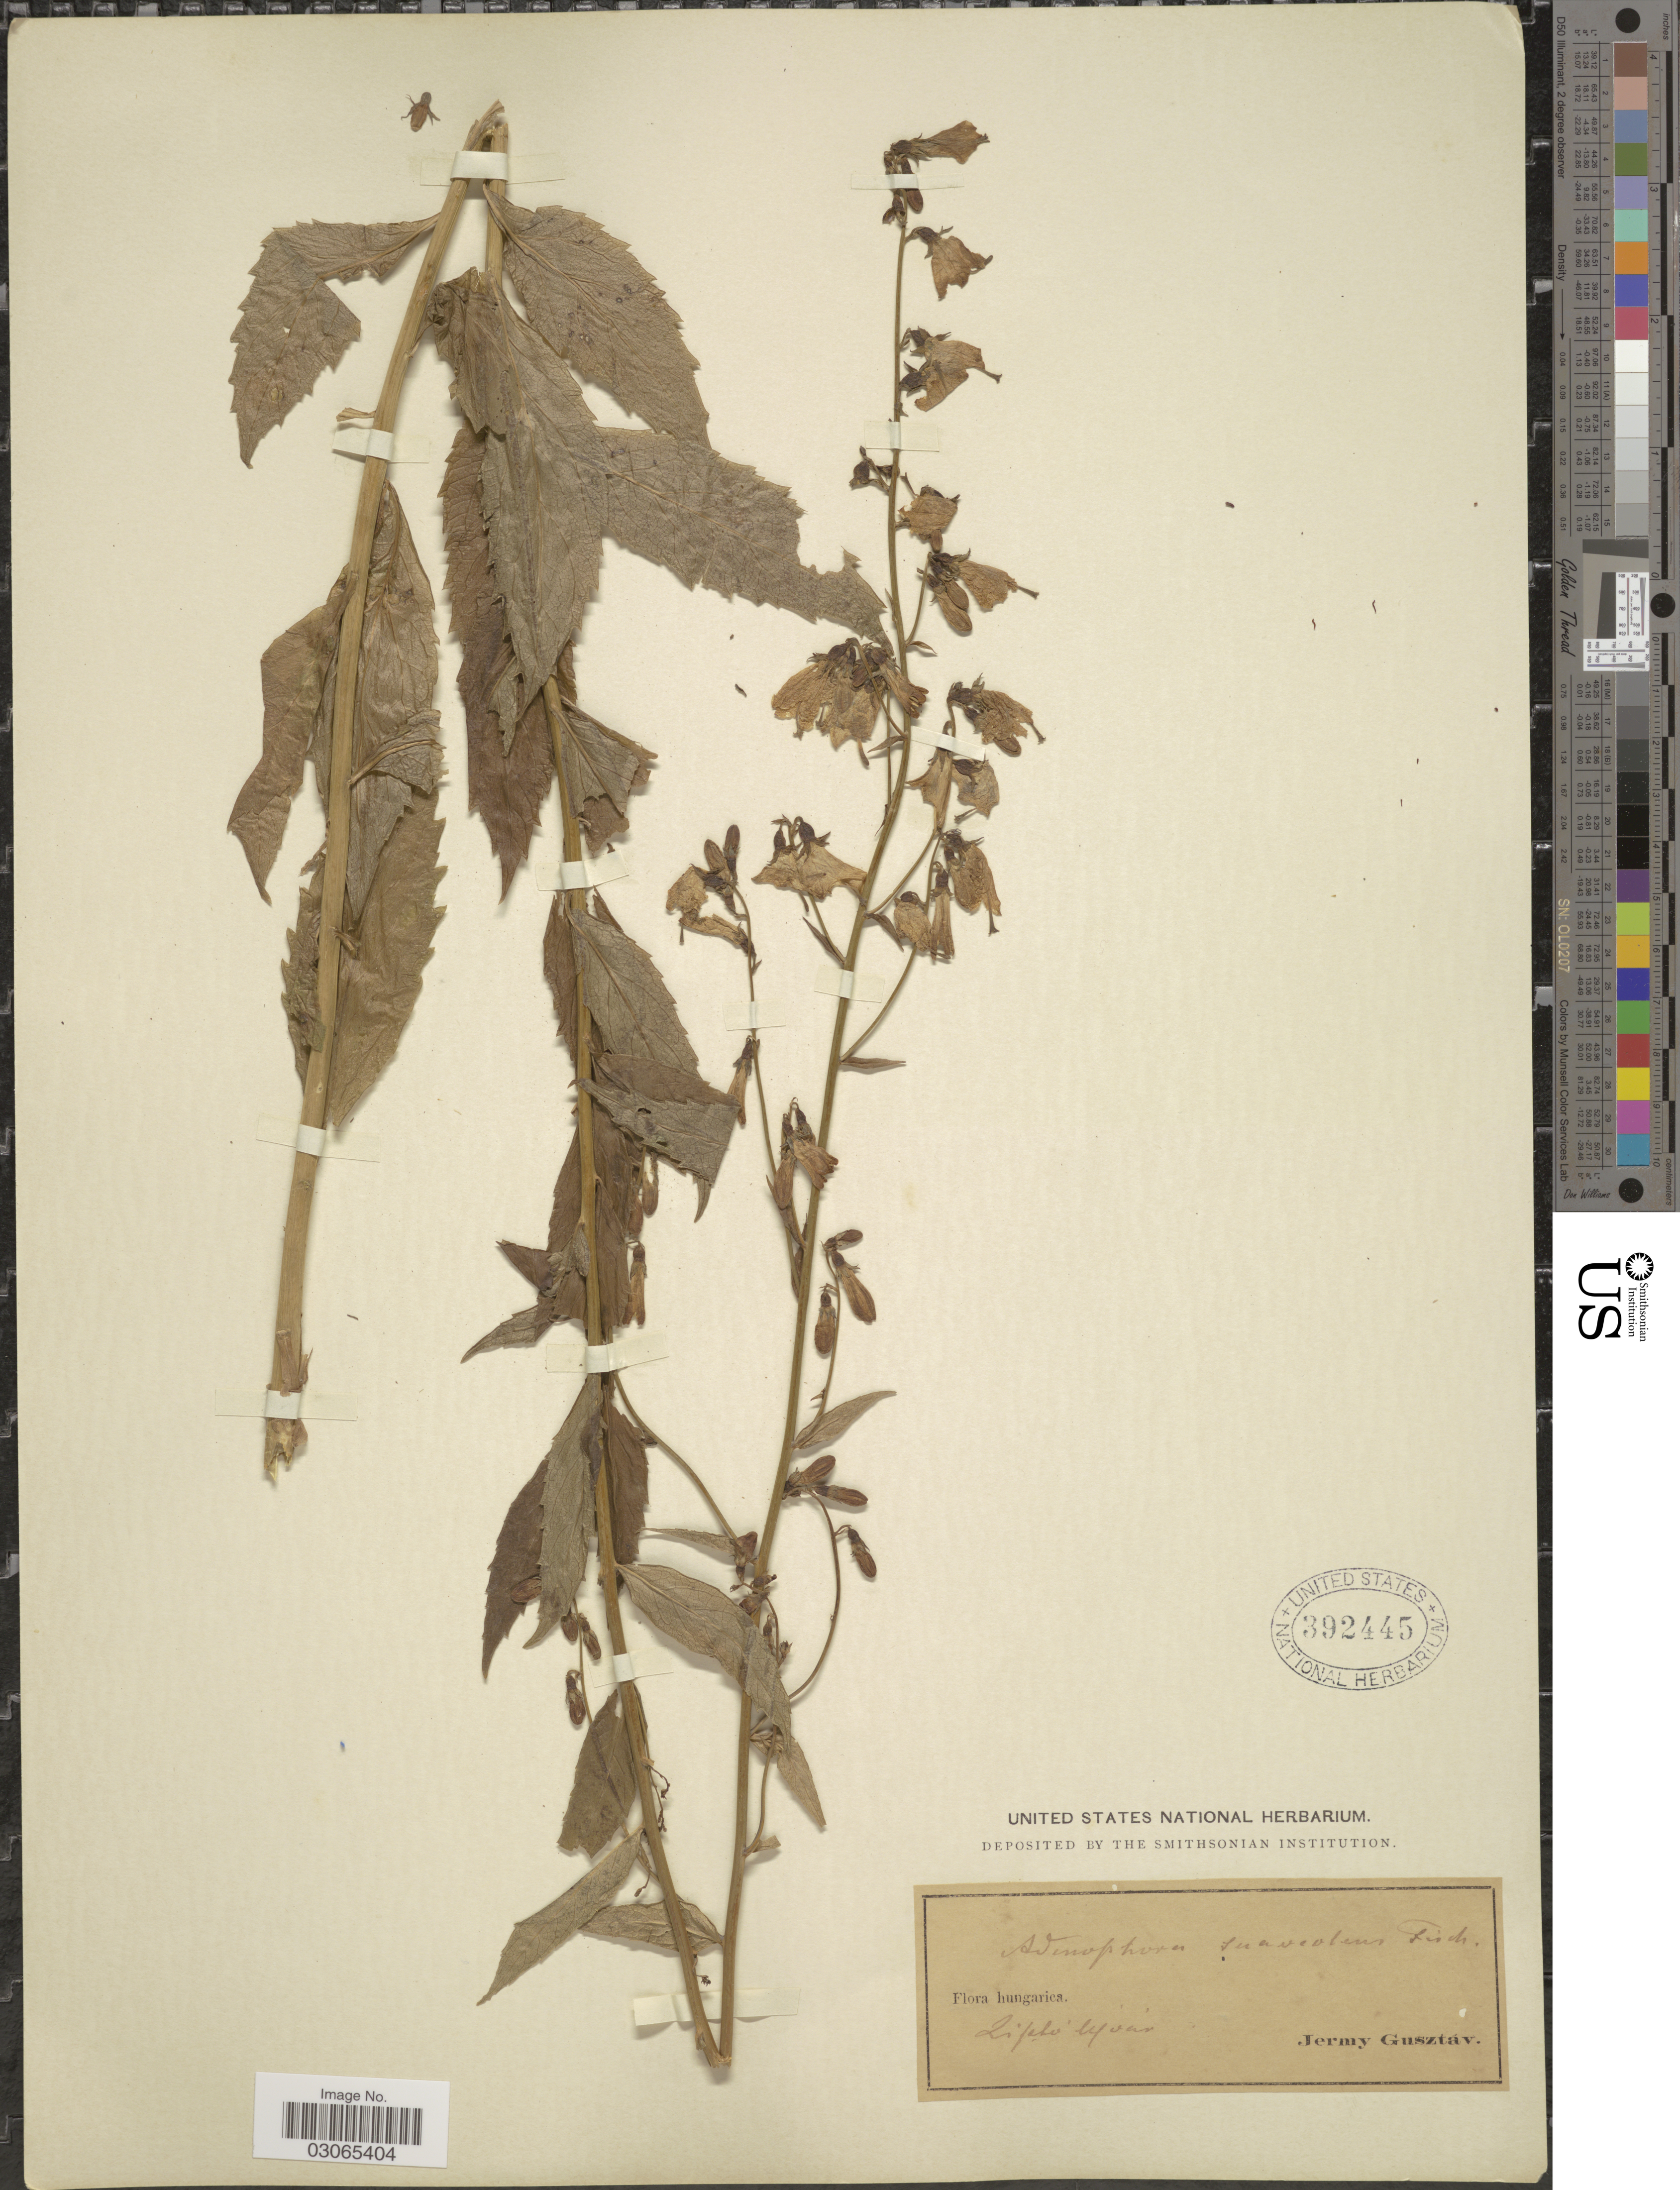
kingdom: Plantae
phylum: Tracheophyta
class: Magnoliopsida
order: Asterales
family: Campanulaceae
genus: Adenophora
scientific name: Adenophora suaveolens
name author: (Schrad. ex Hornem.) Rchb.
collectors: G. Jermy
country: Hungary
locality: Hungarica. Ziplo [interpreted] lyoan [interpreted].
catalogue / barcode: US 392445